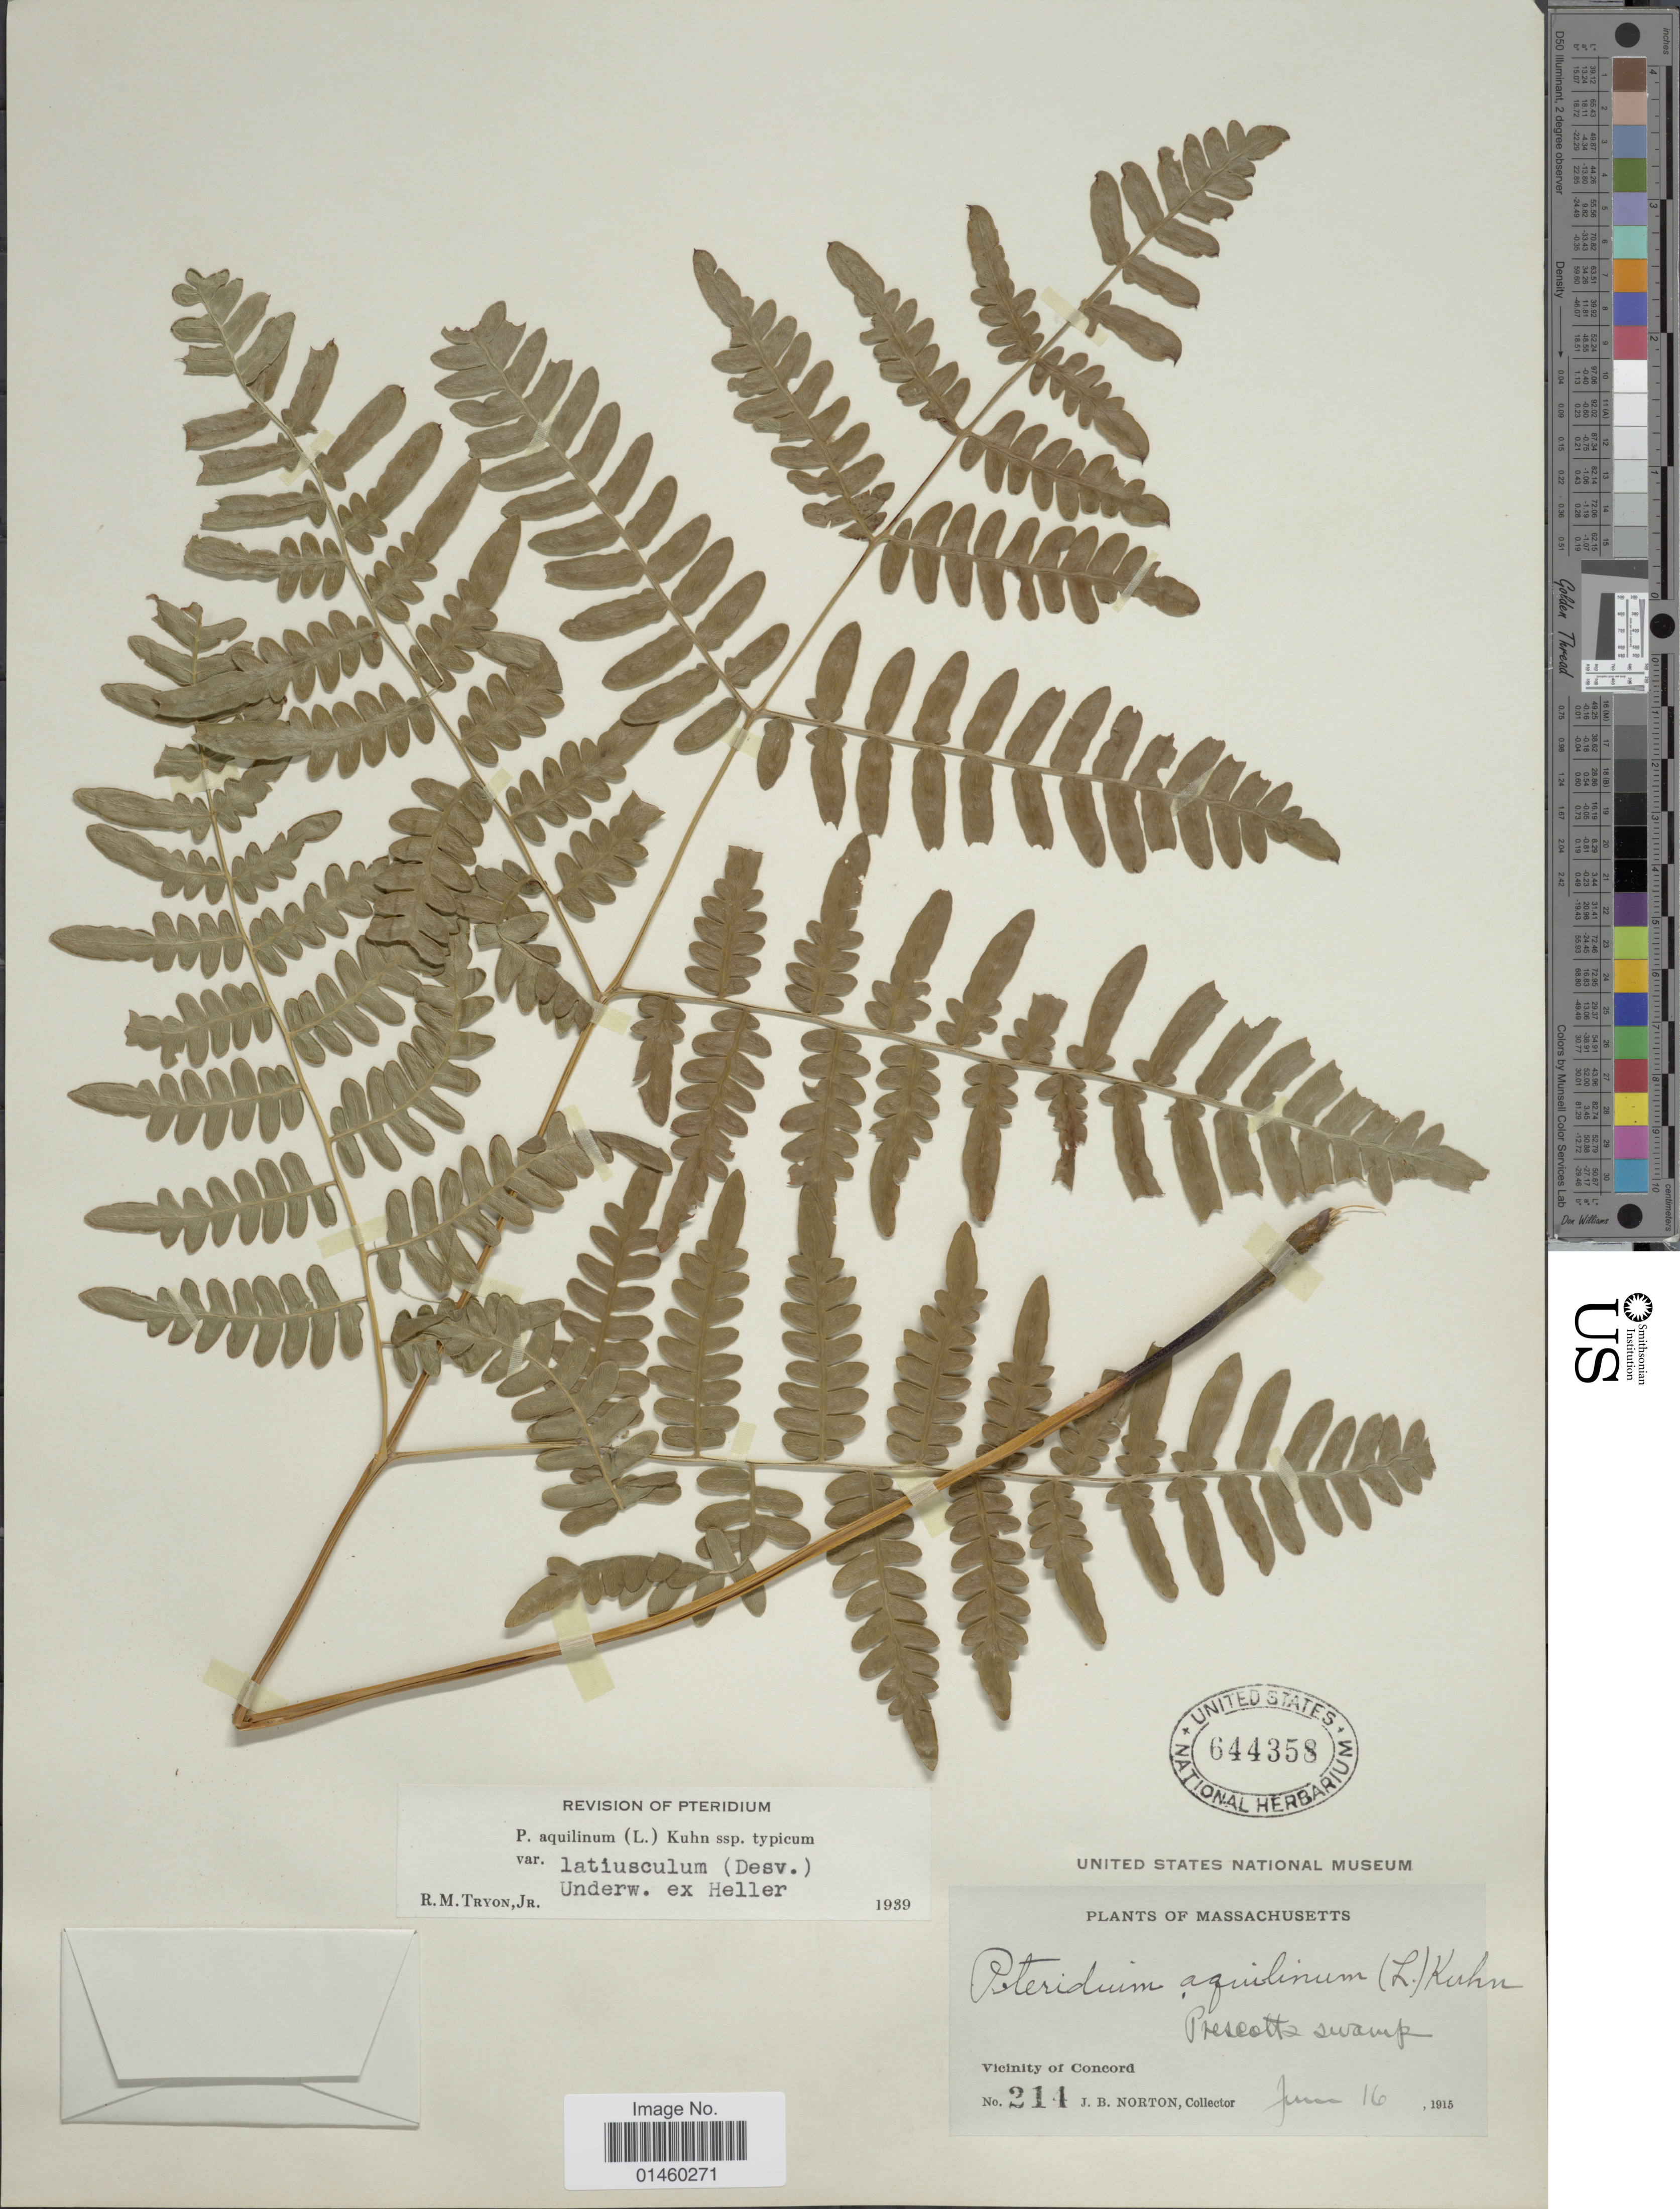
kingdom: Plantae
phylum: Tracheophyta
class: Polypodiopsida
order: Polypodiales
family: Dennstaedtiaceae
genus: Pteridium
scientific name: Pteridium aquilinum var. latiusculum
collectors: J. B. Norton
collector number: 214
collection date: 1915-06-16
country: United States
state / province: Massachusetts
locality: Vicinity of Concord.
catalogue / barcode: US 644358